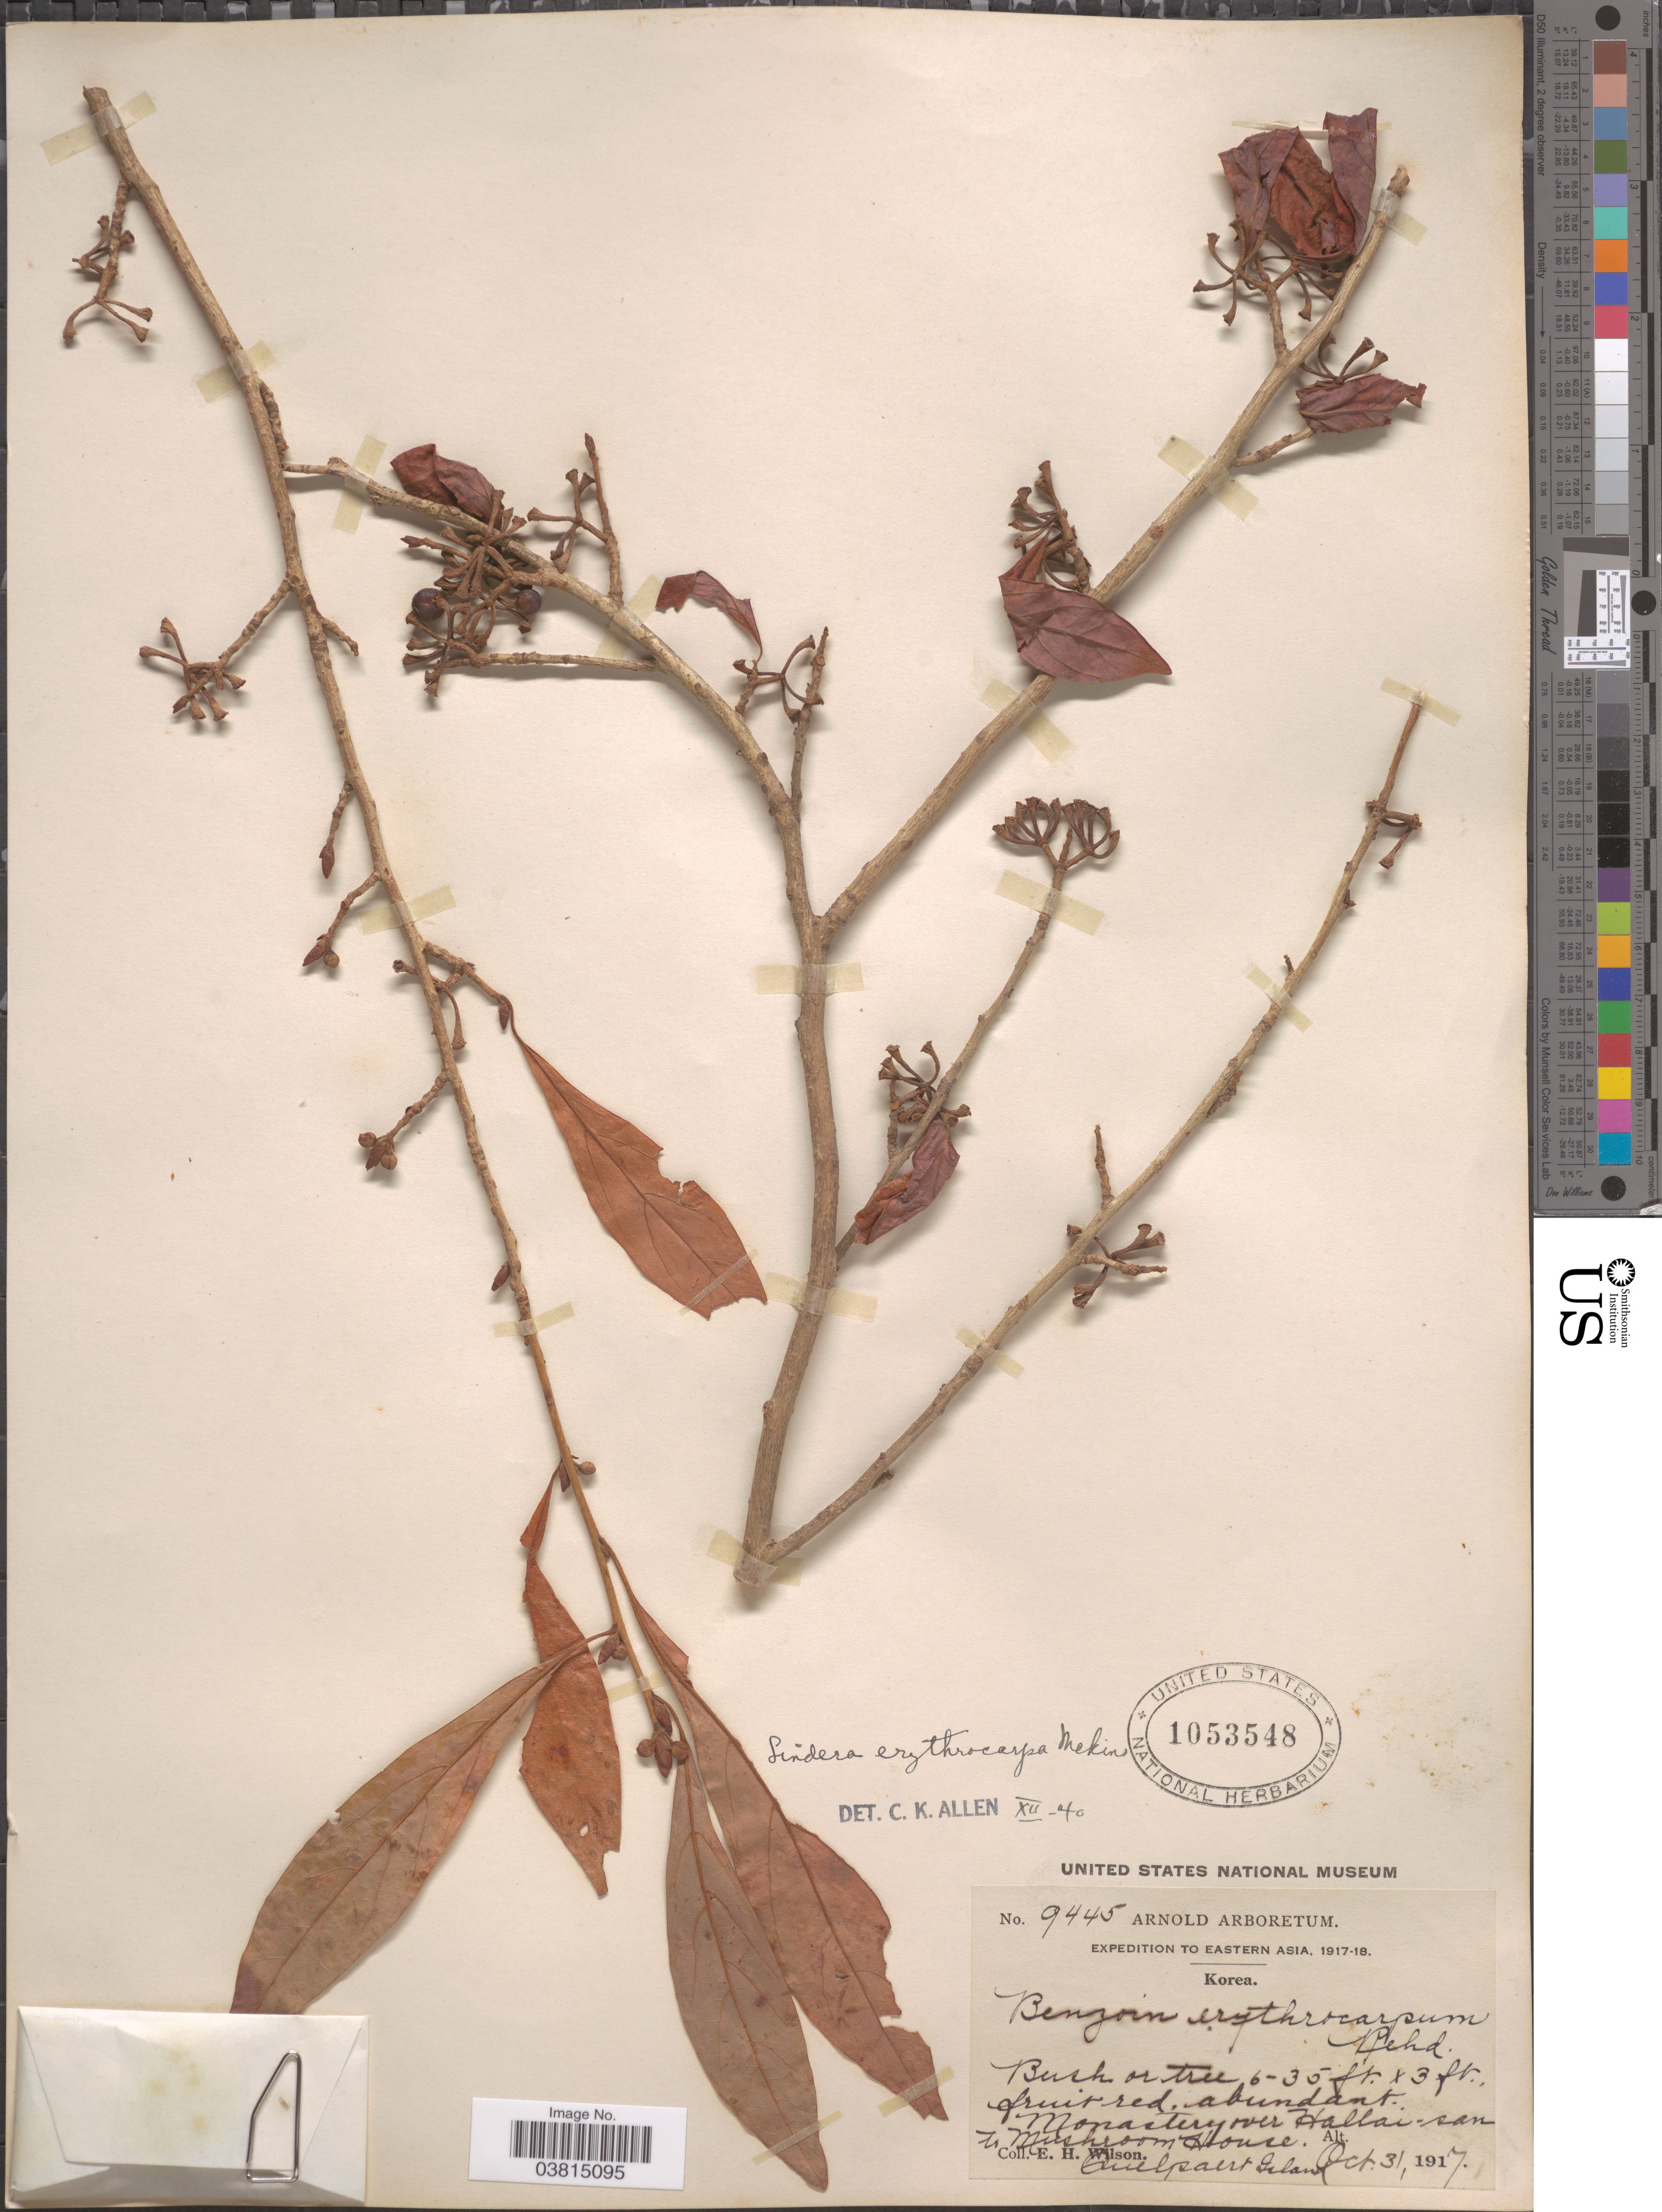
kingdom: Plantae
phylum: Tracheophyta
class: Magnoliopsida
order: Laurales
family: Lauraceae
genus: Lindera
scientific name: Lindera erythrocarpa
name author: Makino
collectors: E. Wilson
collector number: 9445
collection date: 1917-10-31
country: South Korea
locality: Eastern Asia. Korea. Monastery over Hallai-san to Mushroom House.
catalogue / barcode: US 1053548